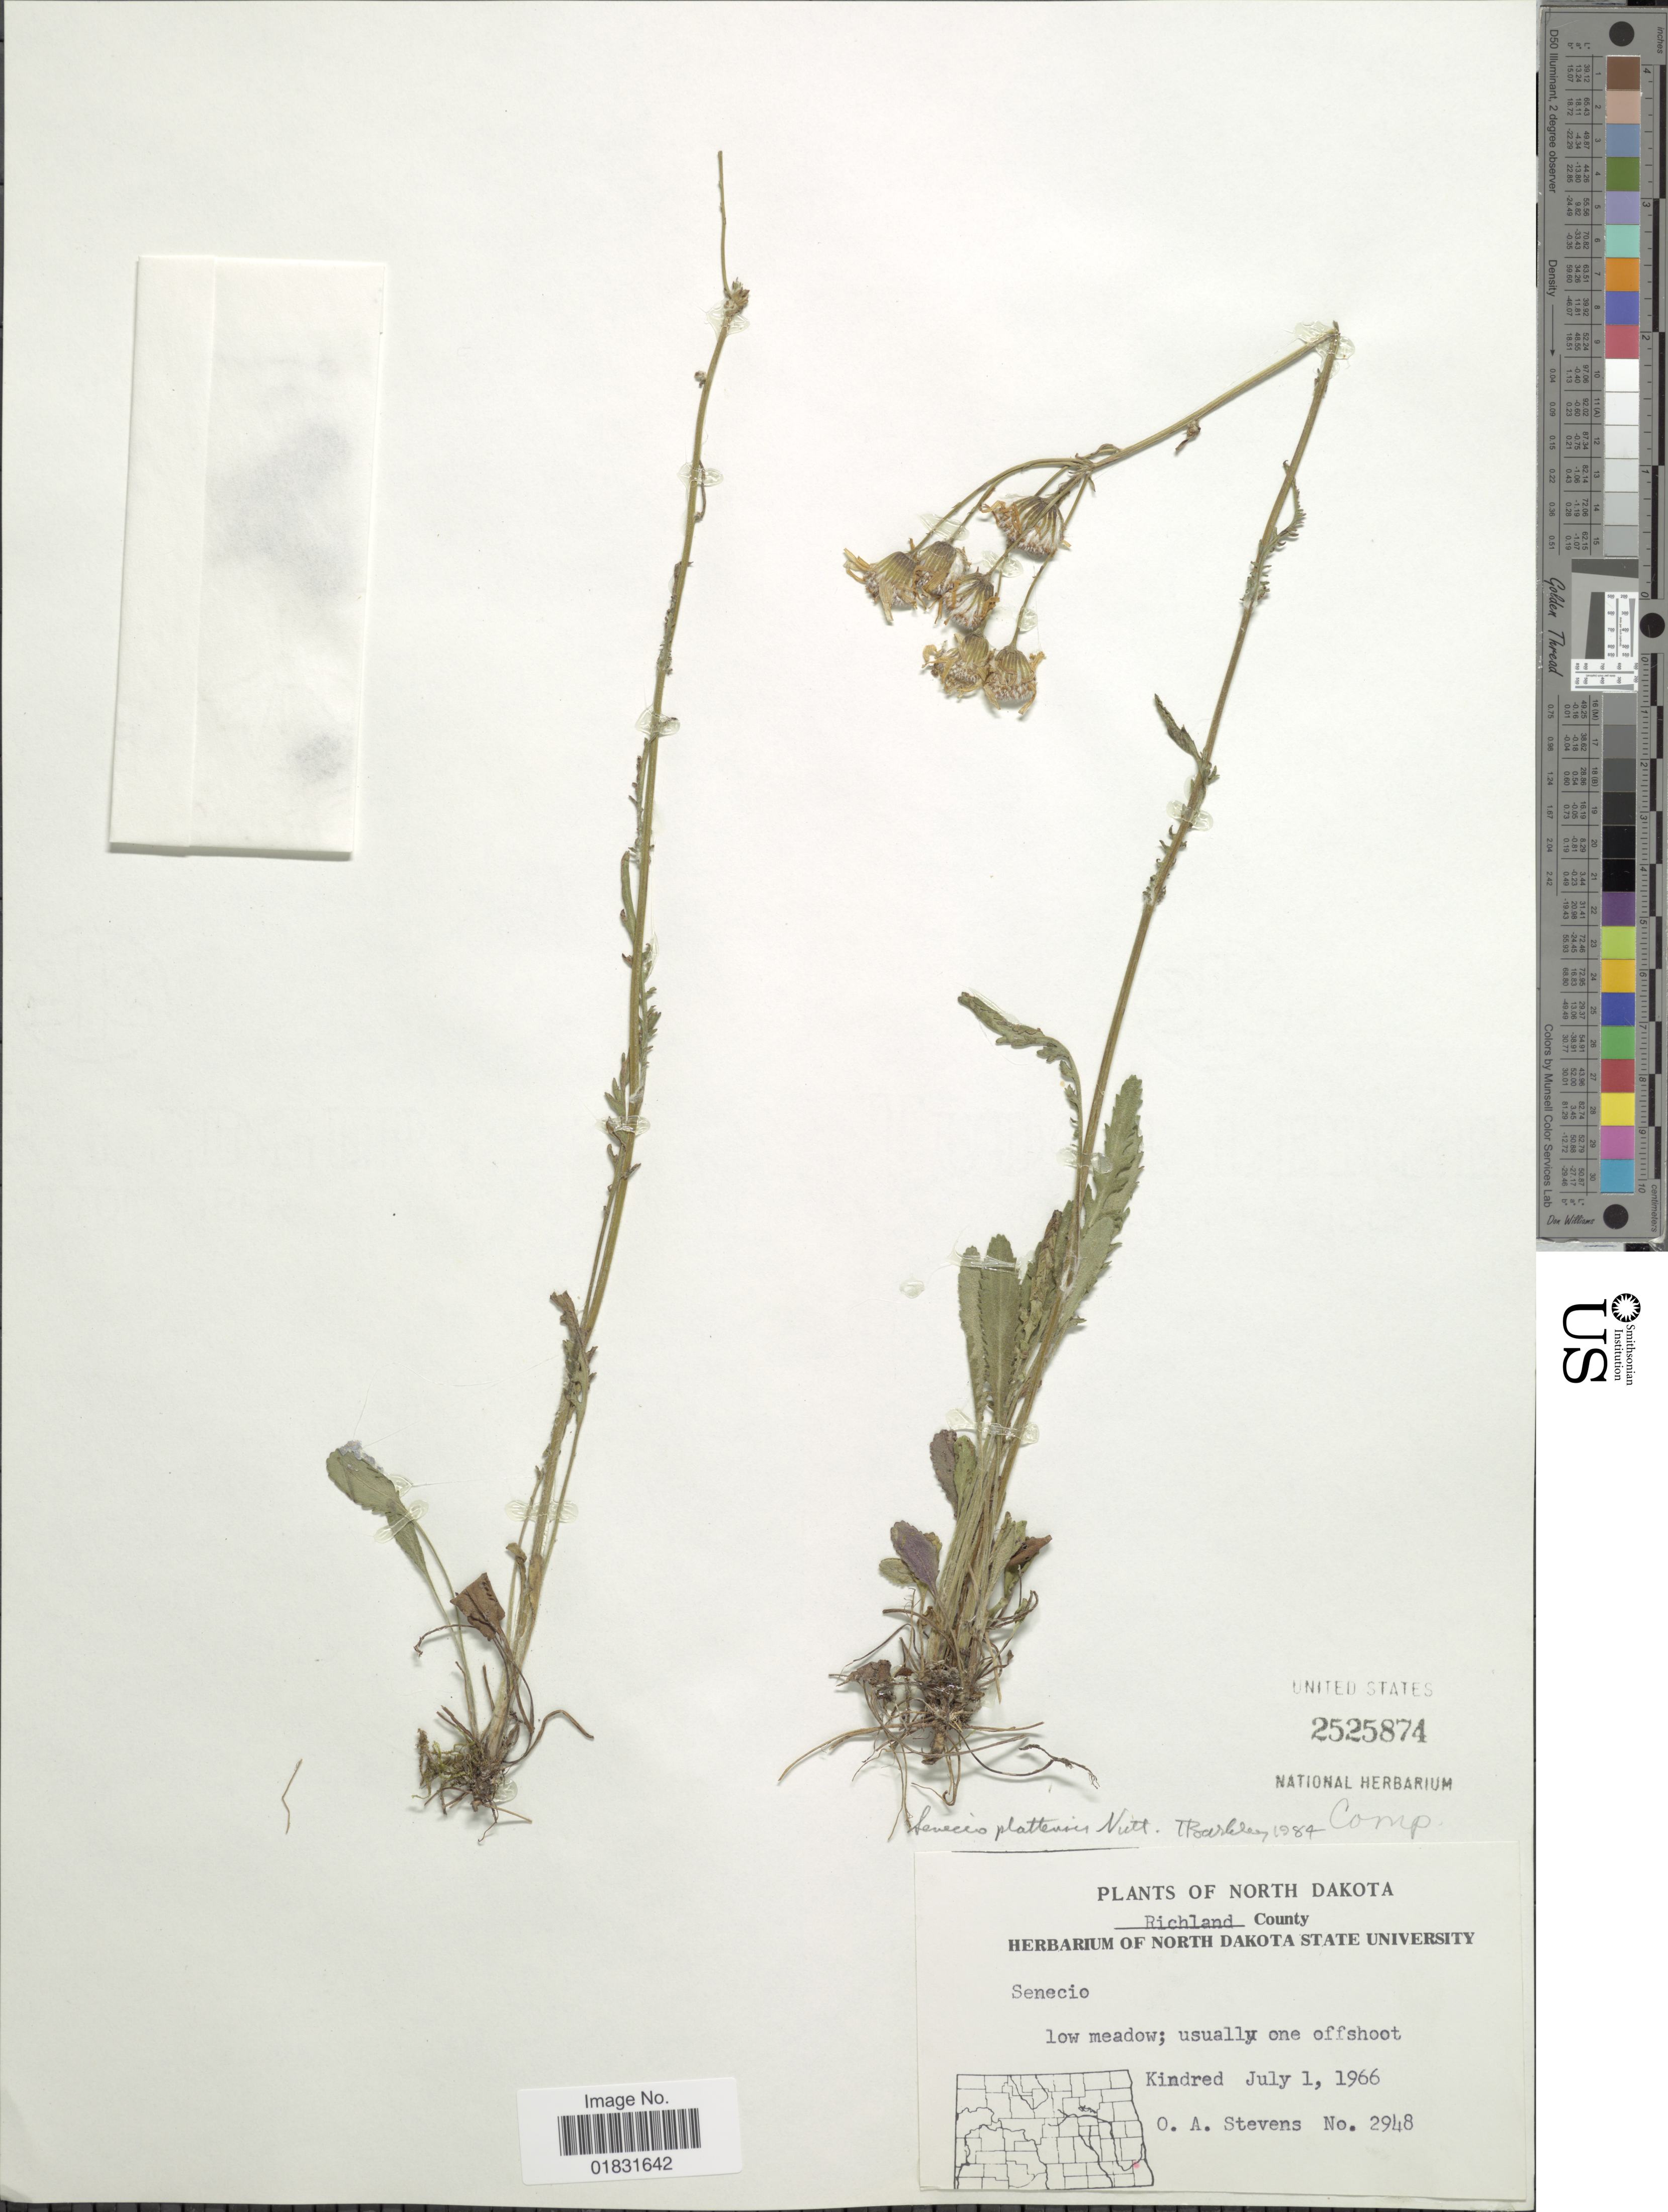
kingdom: Plantae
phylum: Tracheophyta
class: Magnoliopsida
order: Asterales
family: Asteraceae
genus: Packera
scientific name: Packera plattensis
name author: W.A. Weber & Á. Löve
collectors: O. A. Stevens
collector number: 2948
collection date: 1966-07-01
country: United States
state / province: North Dakota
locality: Richland County, low meadow; usually one offshoot Kindred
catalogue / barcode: US 2525874